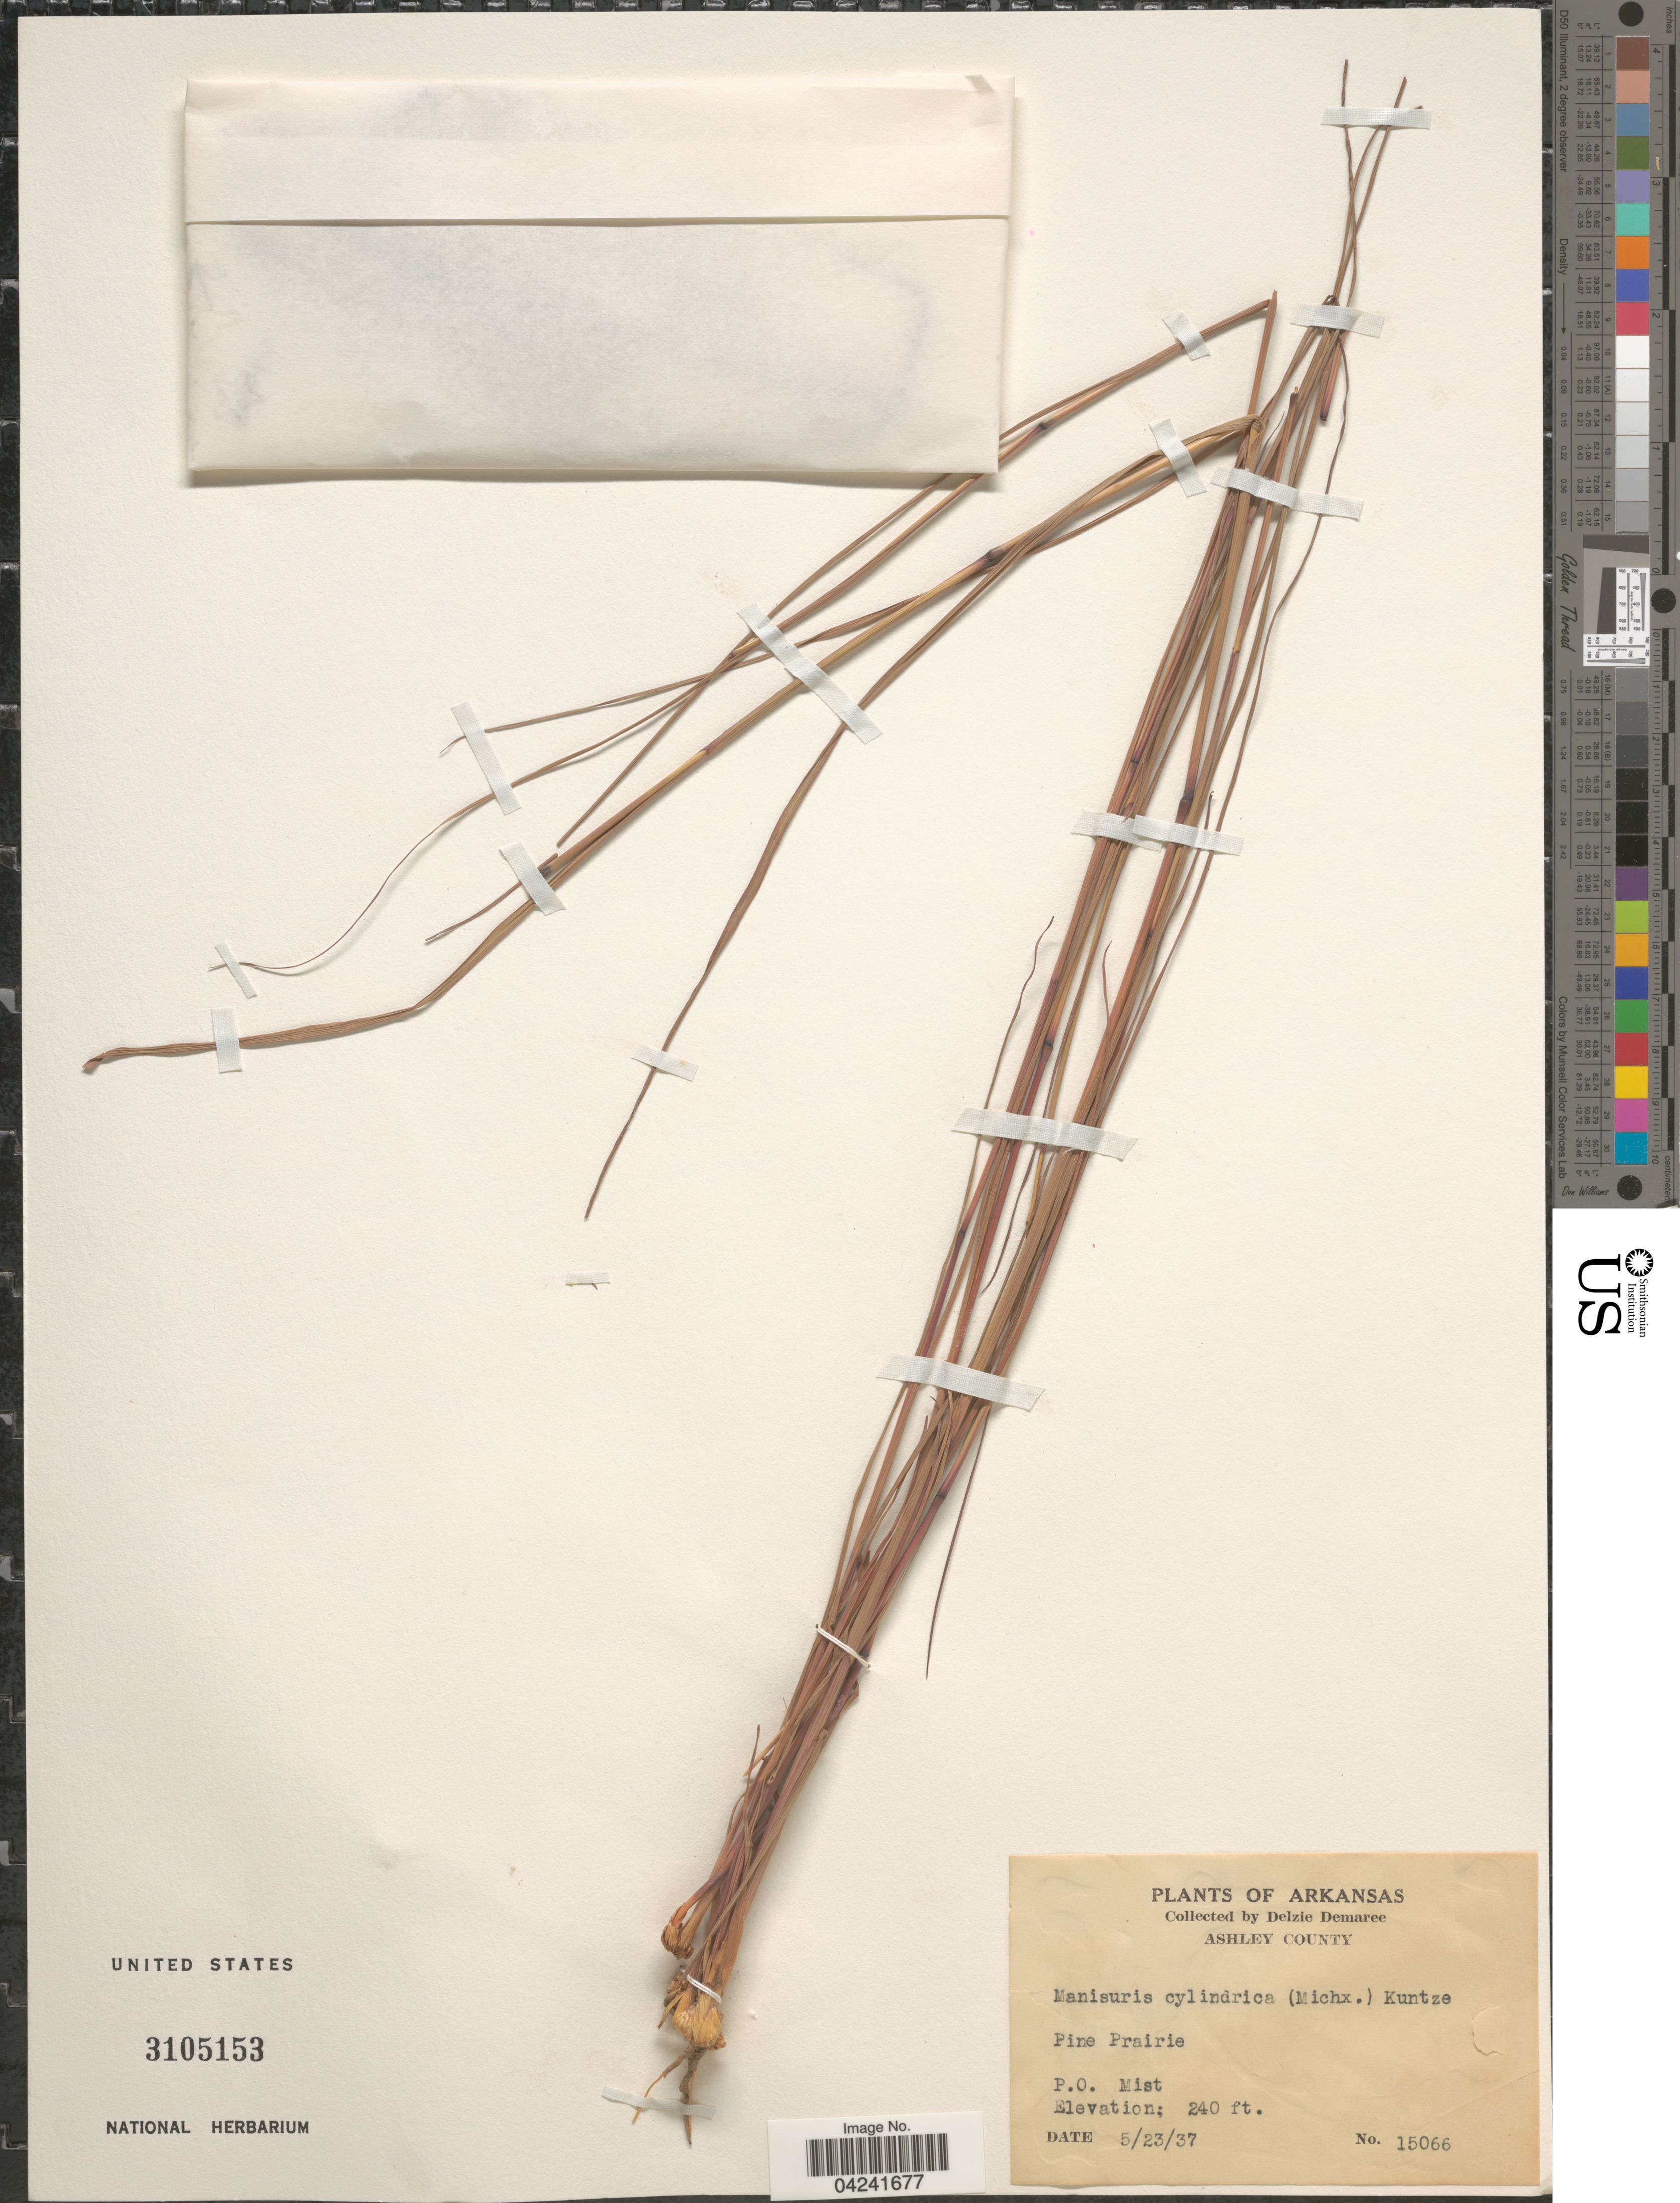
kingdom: Plantae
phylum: Tracheophyta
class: Liliopsida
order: Poales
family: Poaceae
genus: Mnesithea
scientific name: Mnesithea cylindrica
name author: (Michx.) de Koning & Sosef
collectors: D. Demaree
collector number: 15066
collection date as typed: Transcribed d/m/y: 23/5/37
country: United States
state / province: Arkansas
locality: Ashley County. P.O. Mist.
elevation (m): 73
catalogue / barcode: US 3105153